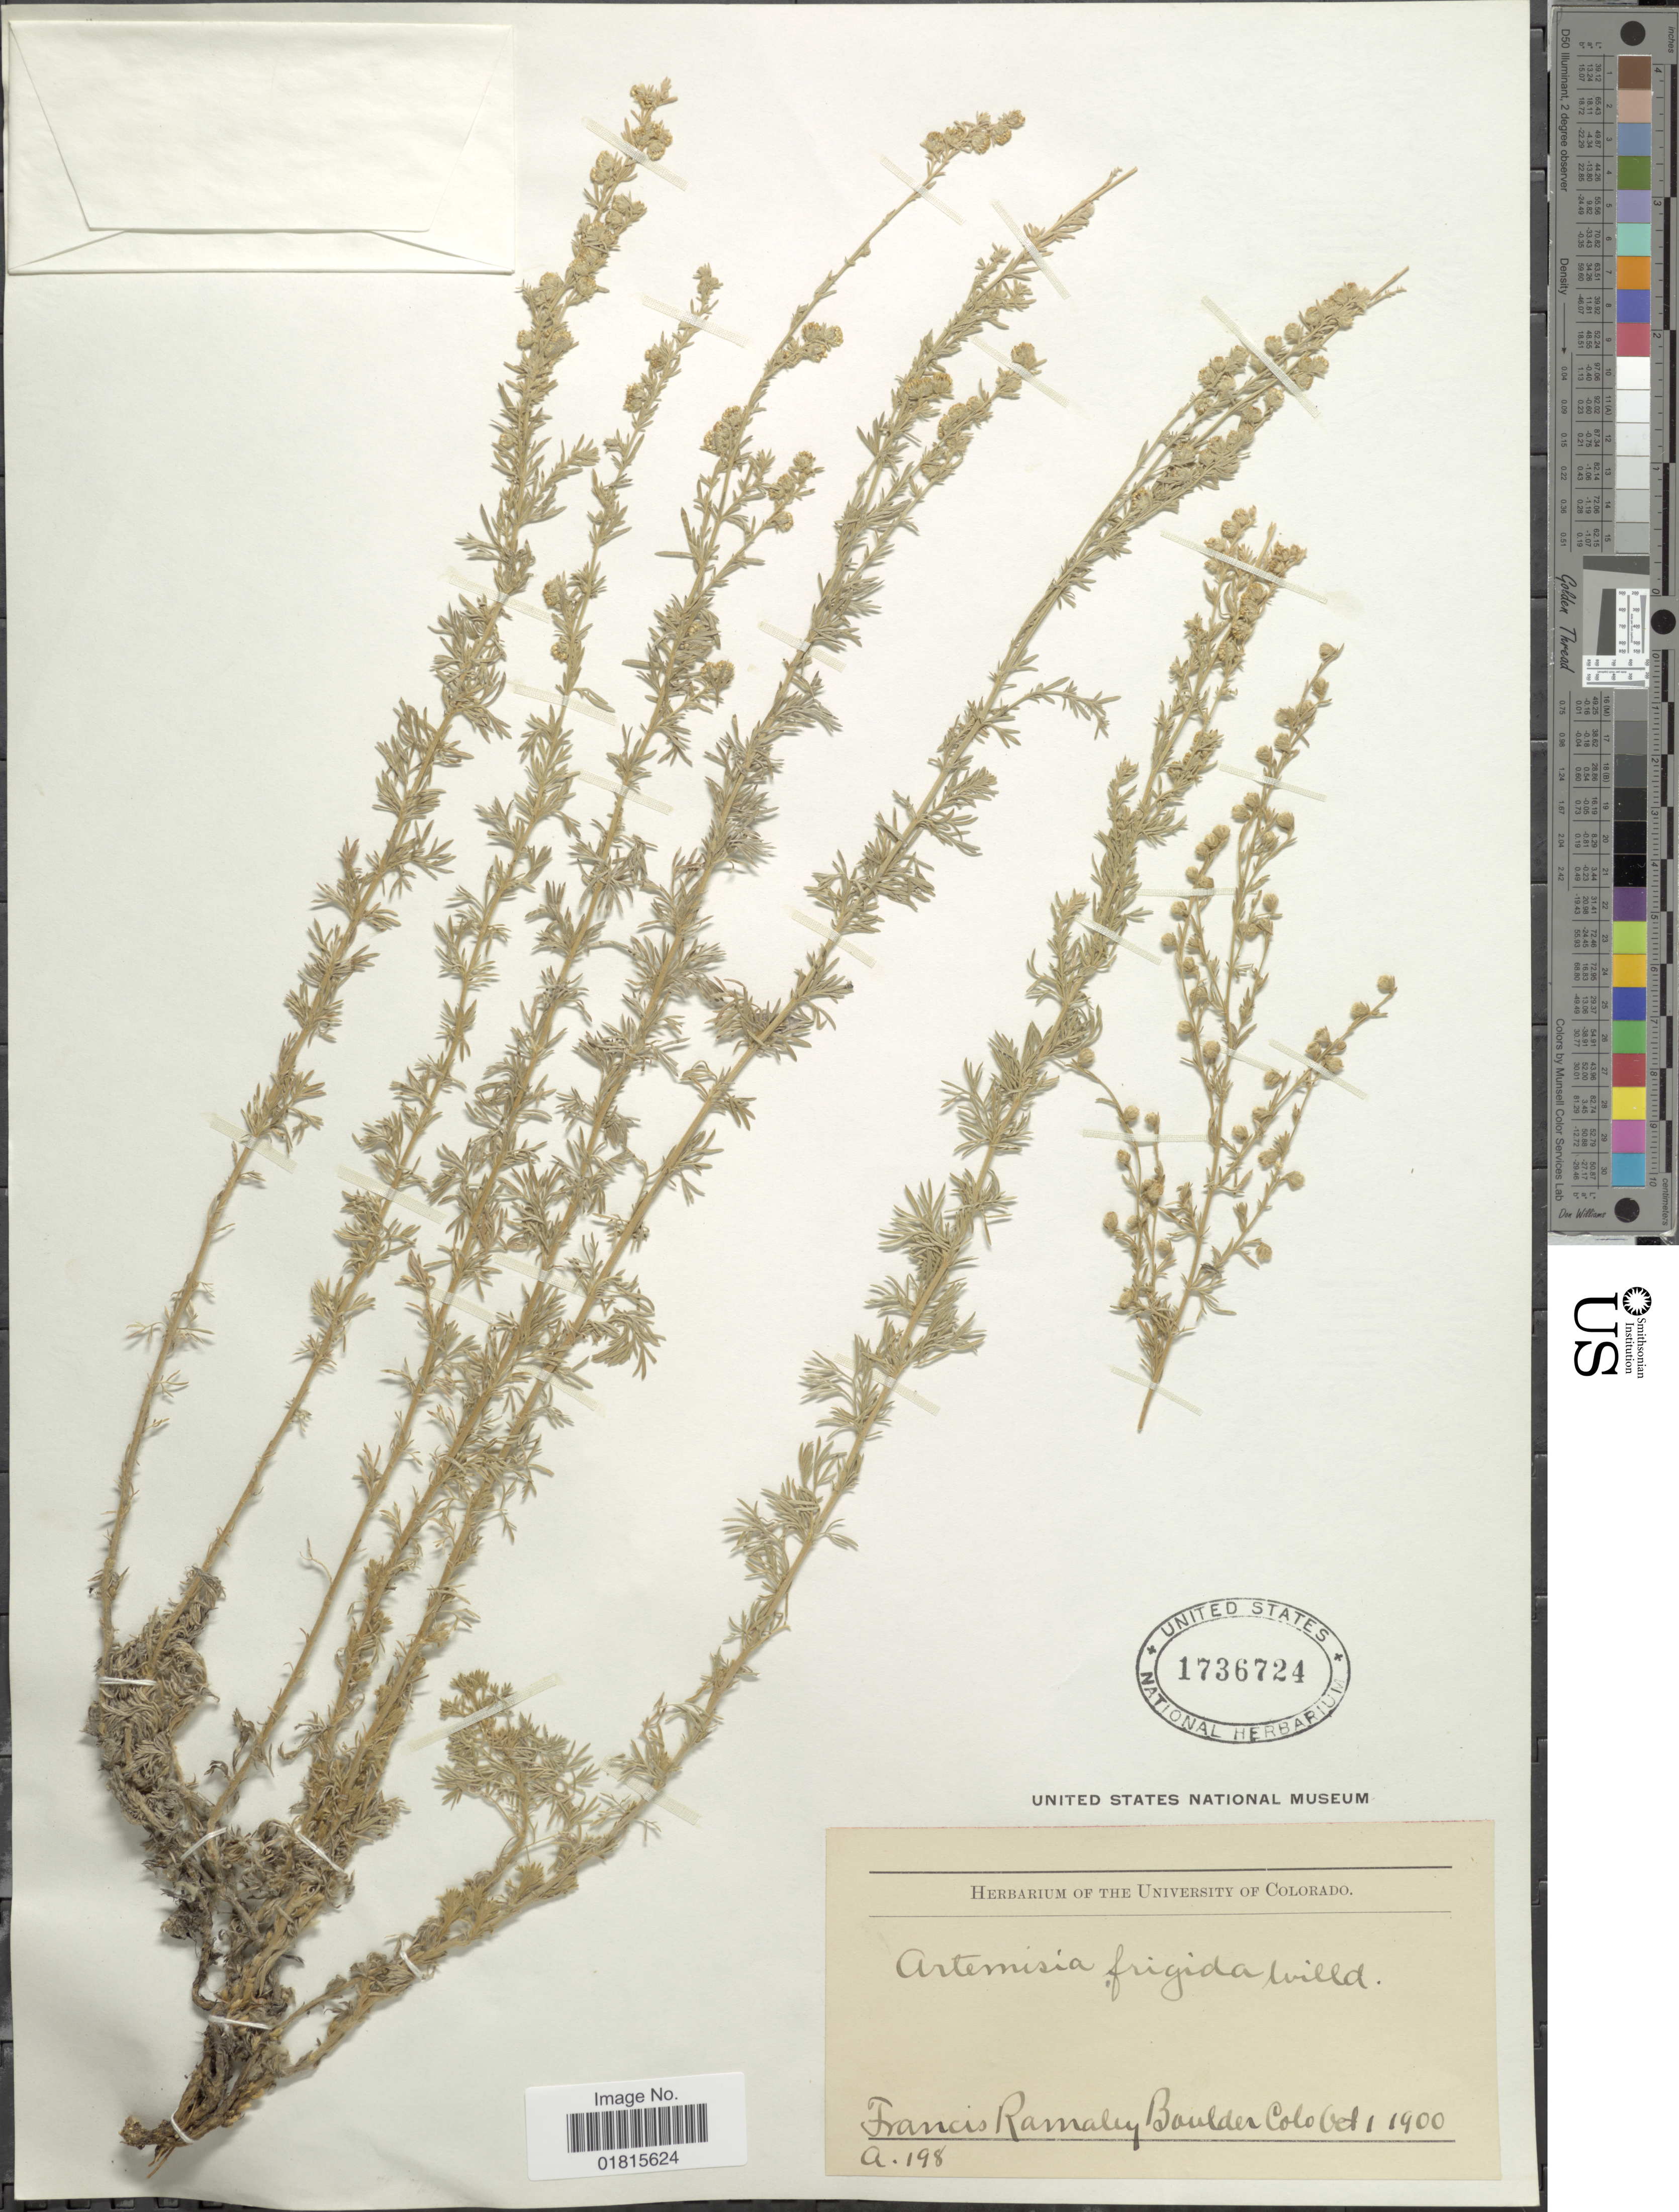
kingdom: Plantae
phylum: Tracheophyta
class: Magnoliopsida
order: Asterales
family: Asteraceae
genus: Artemisia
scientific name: Artemisia frigida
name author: Willd.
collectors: F. Ramaley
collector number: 198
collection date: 1900-10-01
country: United States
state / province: Colorado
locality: Boulder Colo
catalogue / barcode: US 1736724